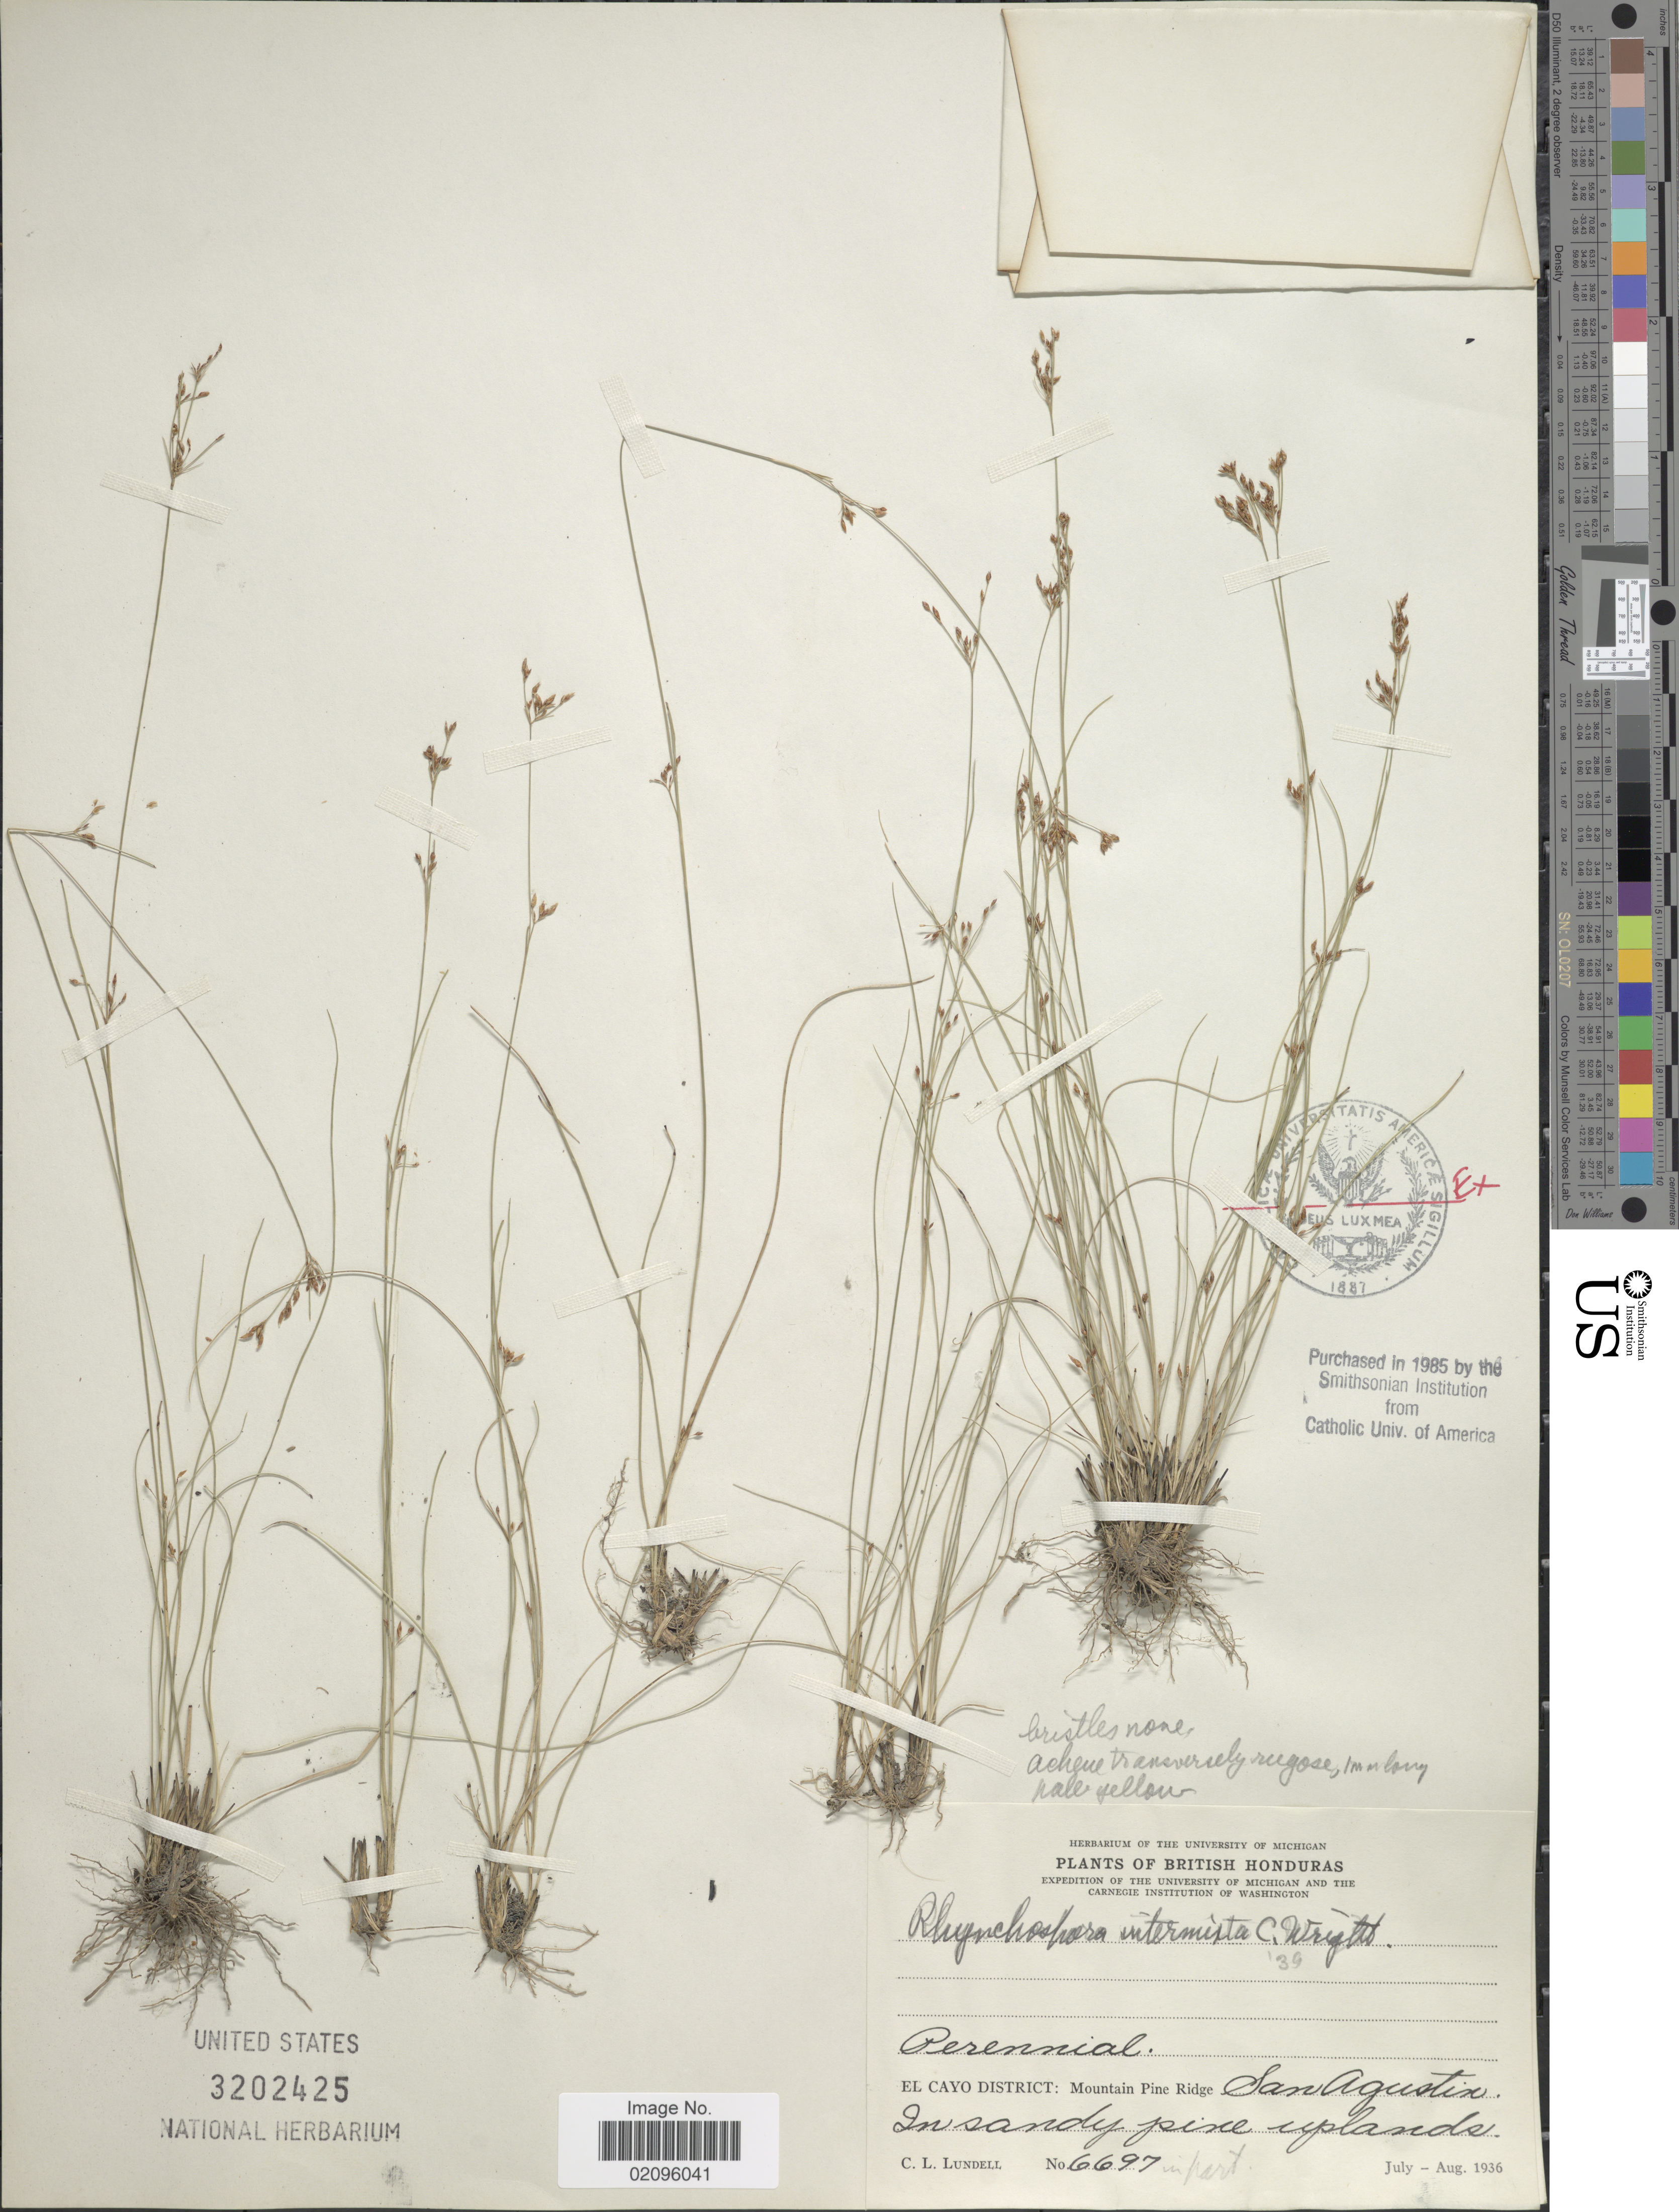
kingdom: Plantae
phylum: Tracheophyta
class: Liliopsida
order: Poales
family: Cyperaceae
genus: Rhynchospora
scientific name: Rhynchospora intermixta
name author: C. Wright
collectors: C. L. Lundell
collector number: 6697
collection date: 1936-07/1936-08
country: Belize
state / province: Cayo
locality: British Honduras, Mountain Pine Ridge San Agustin, in sandy pine upland.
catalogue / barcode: US 3202425